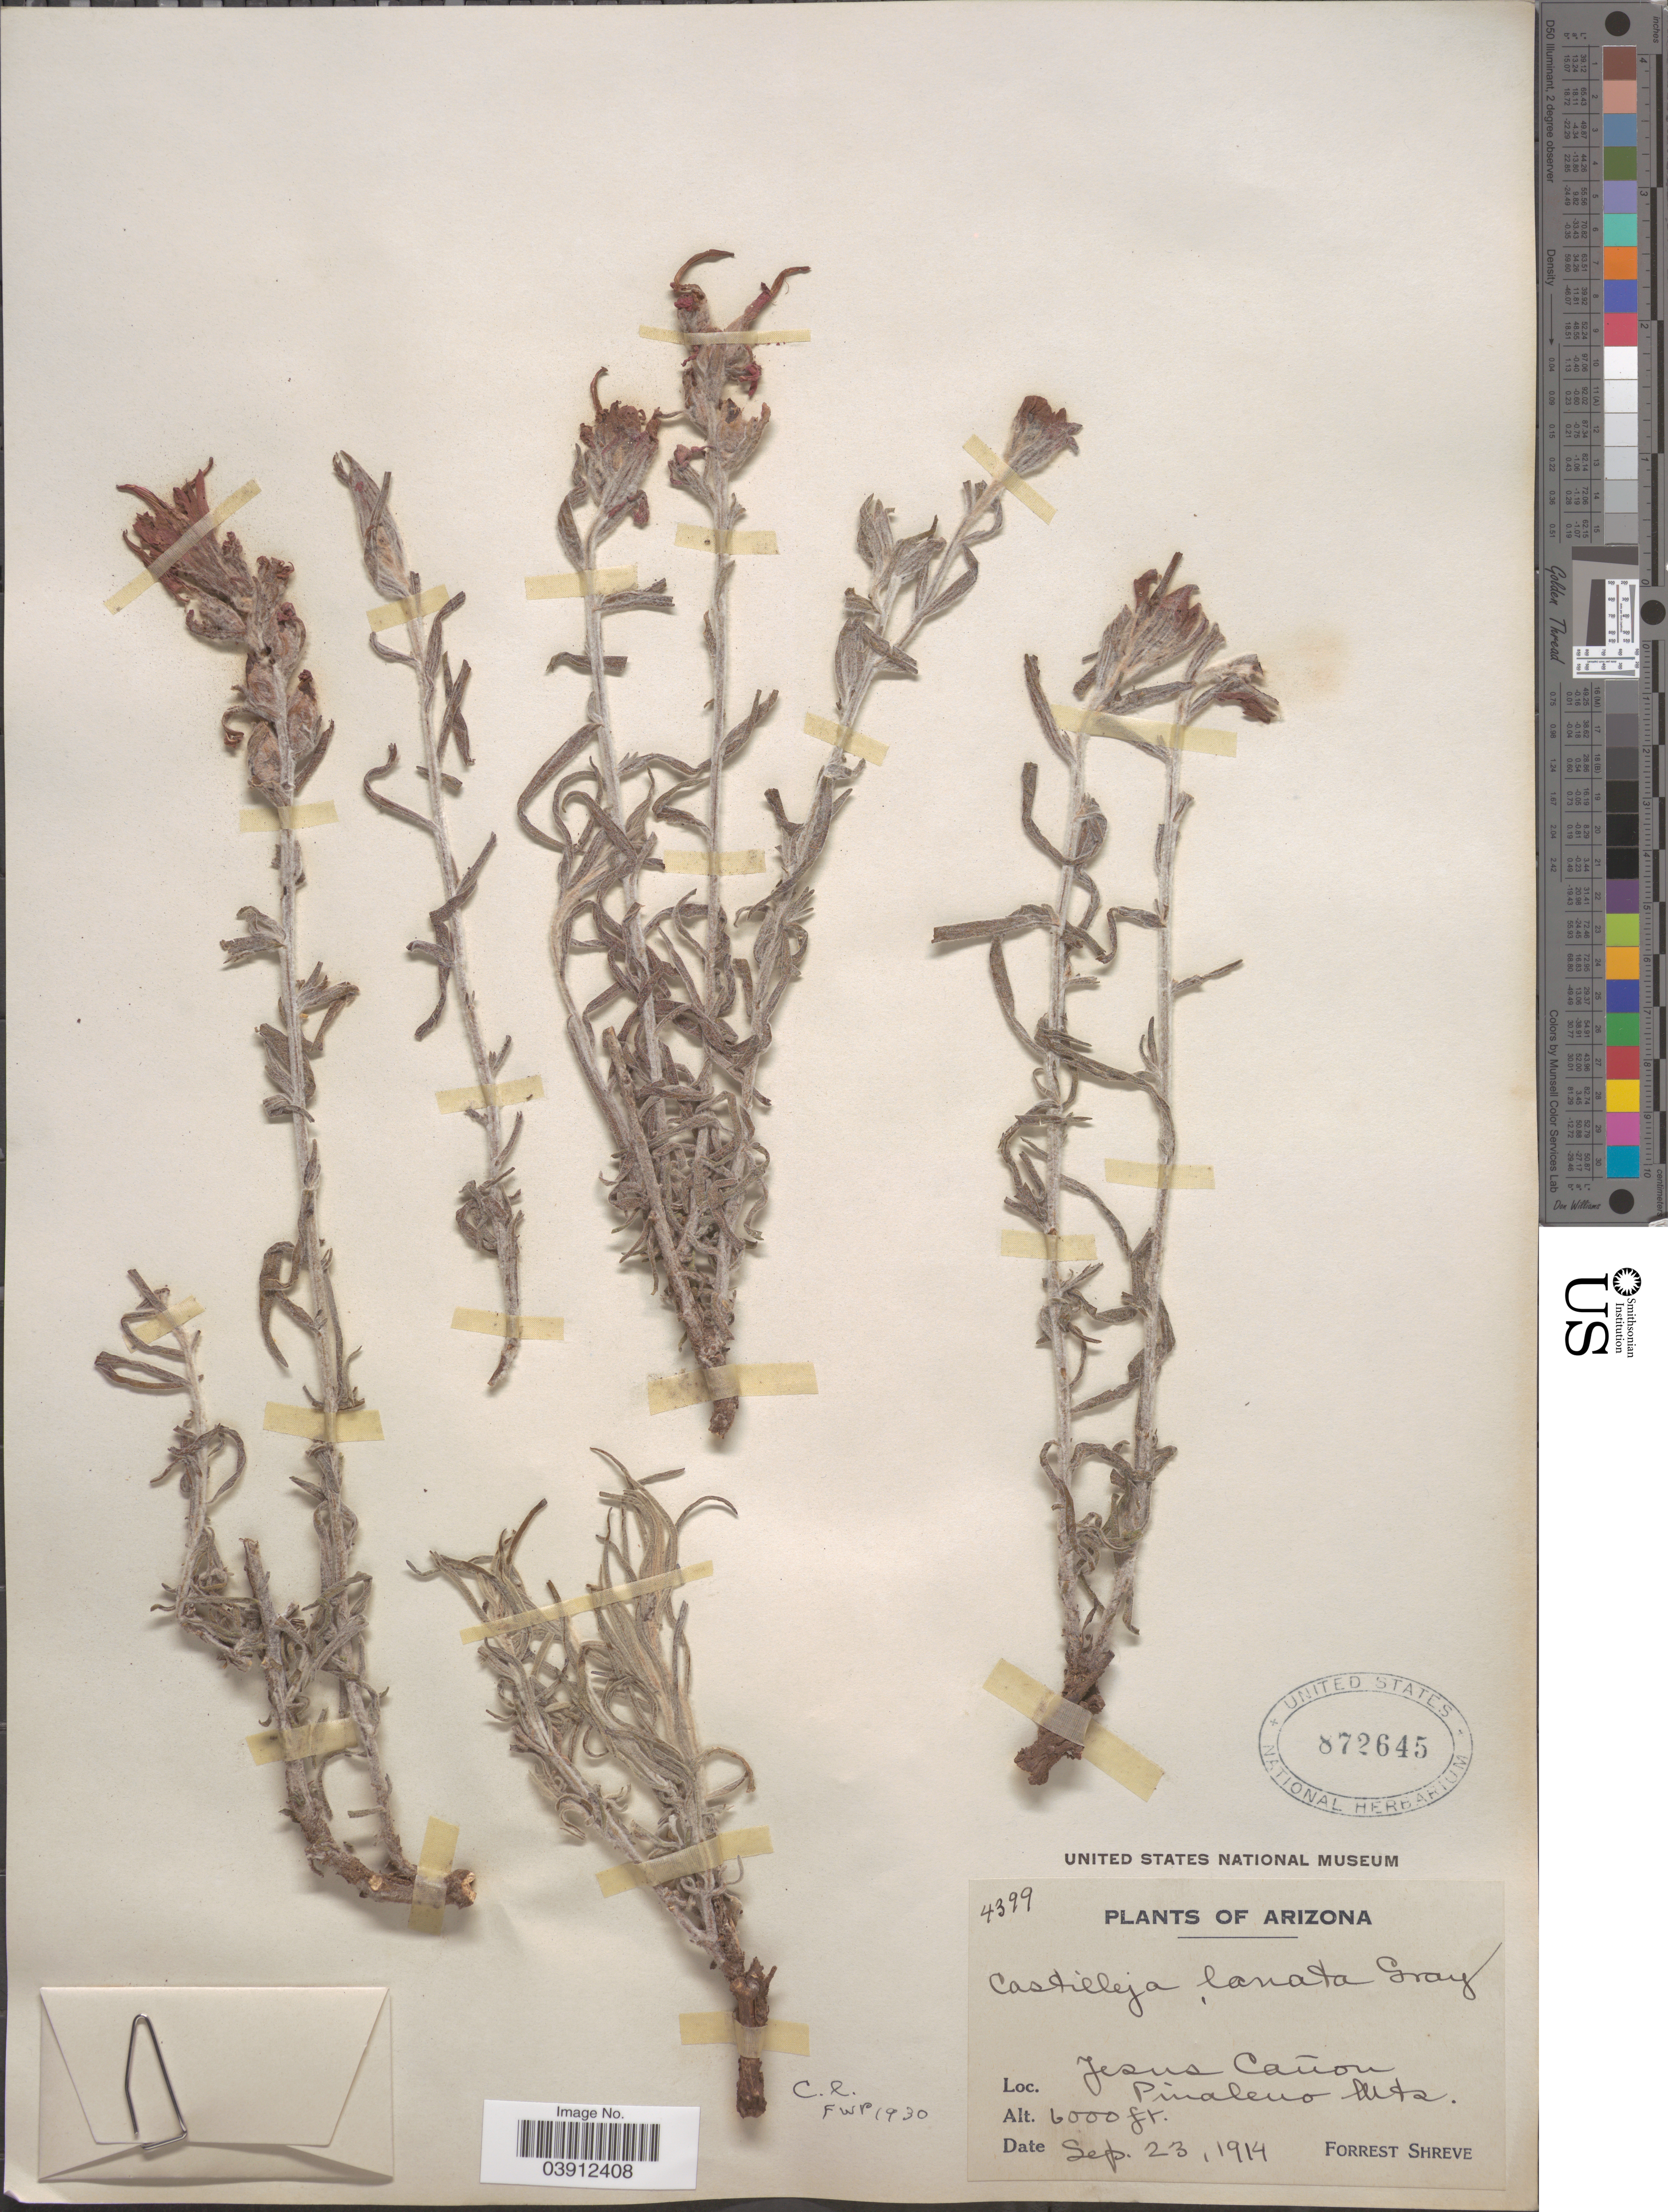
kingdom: Plantae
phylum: Tracheophyta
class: Magnoliopsida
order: Lamiales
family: Orobanchaceae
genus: Castilleja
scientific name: Castilleja lanata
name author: A. Gray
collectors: F. Shreve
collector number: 4399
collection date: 1914-09-23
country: United States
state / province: Arizona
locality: Jesus Cañon. Pinaleno Mts.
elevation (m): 1829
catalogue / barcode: US 872645